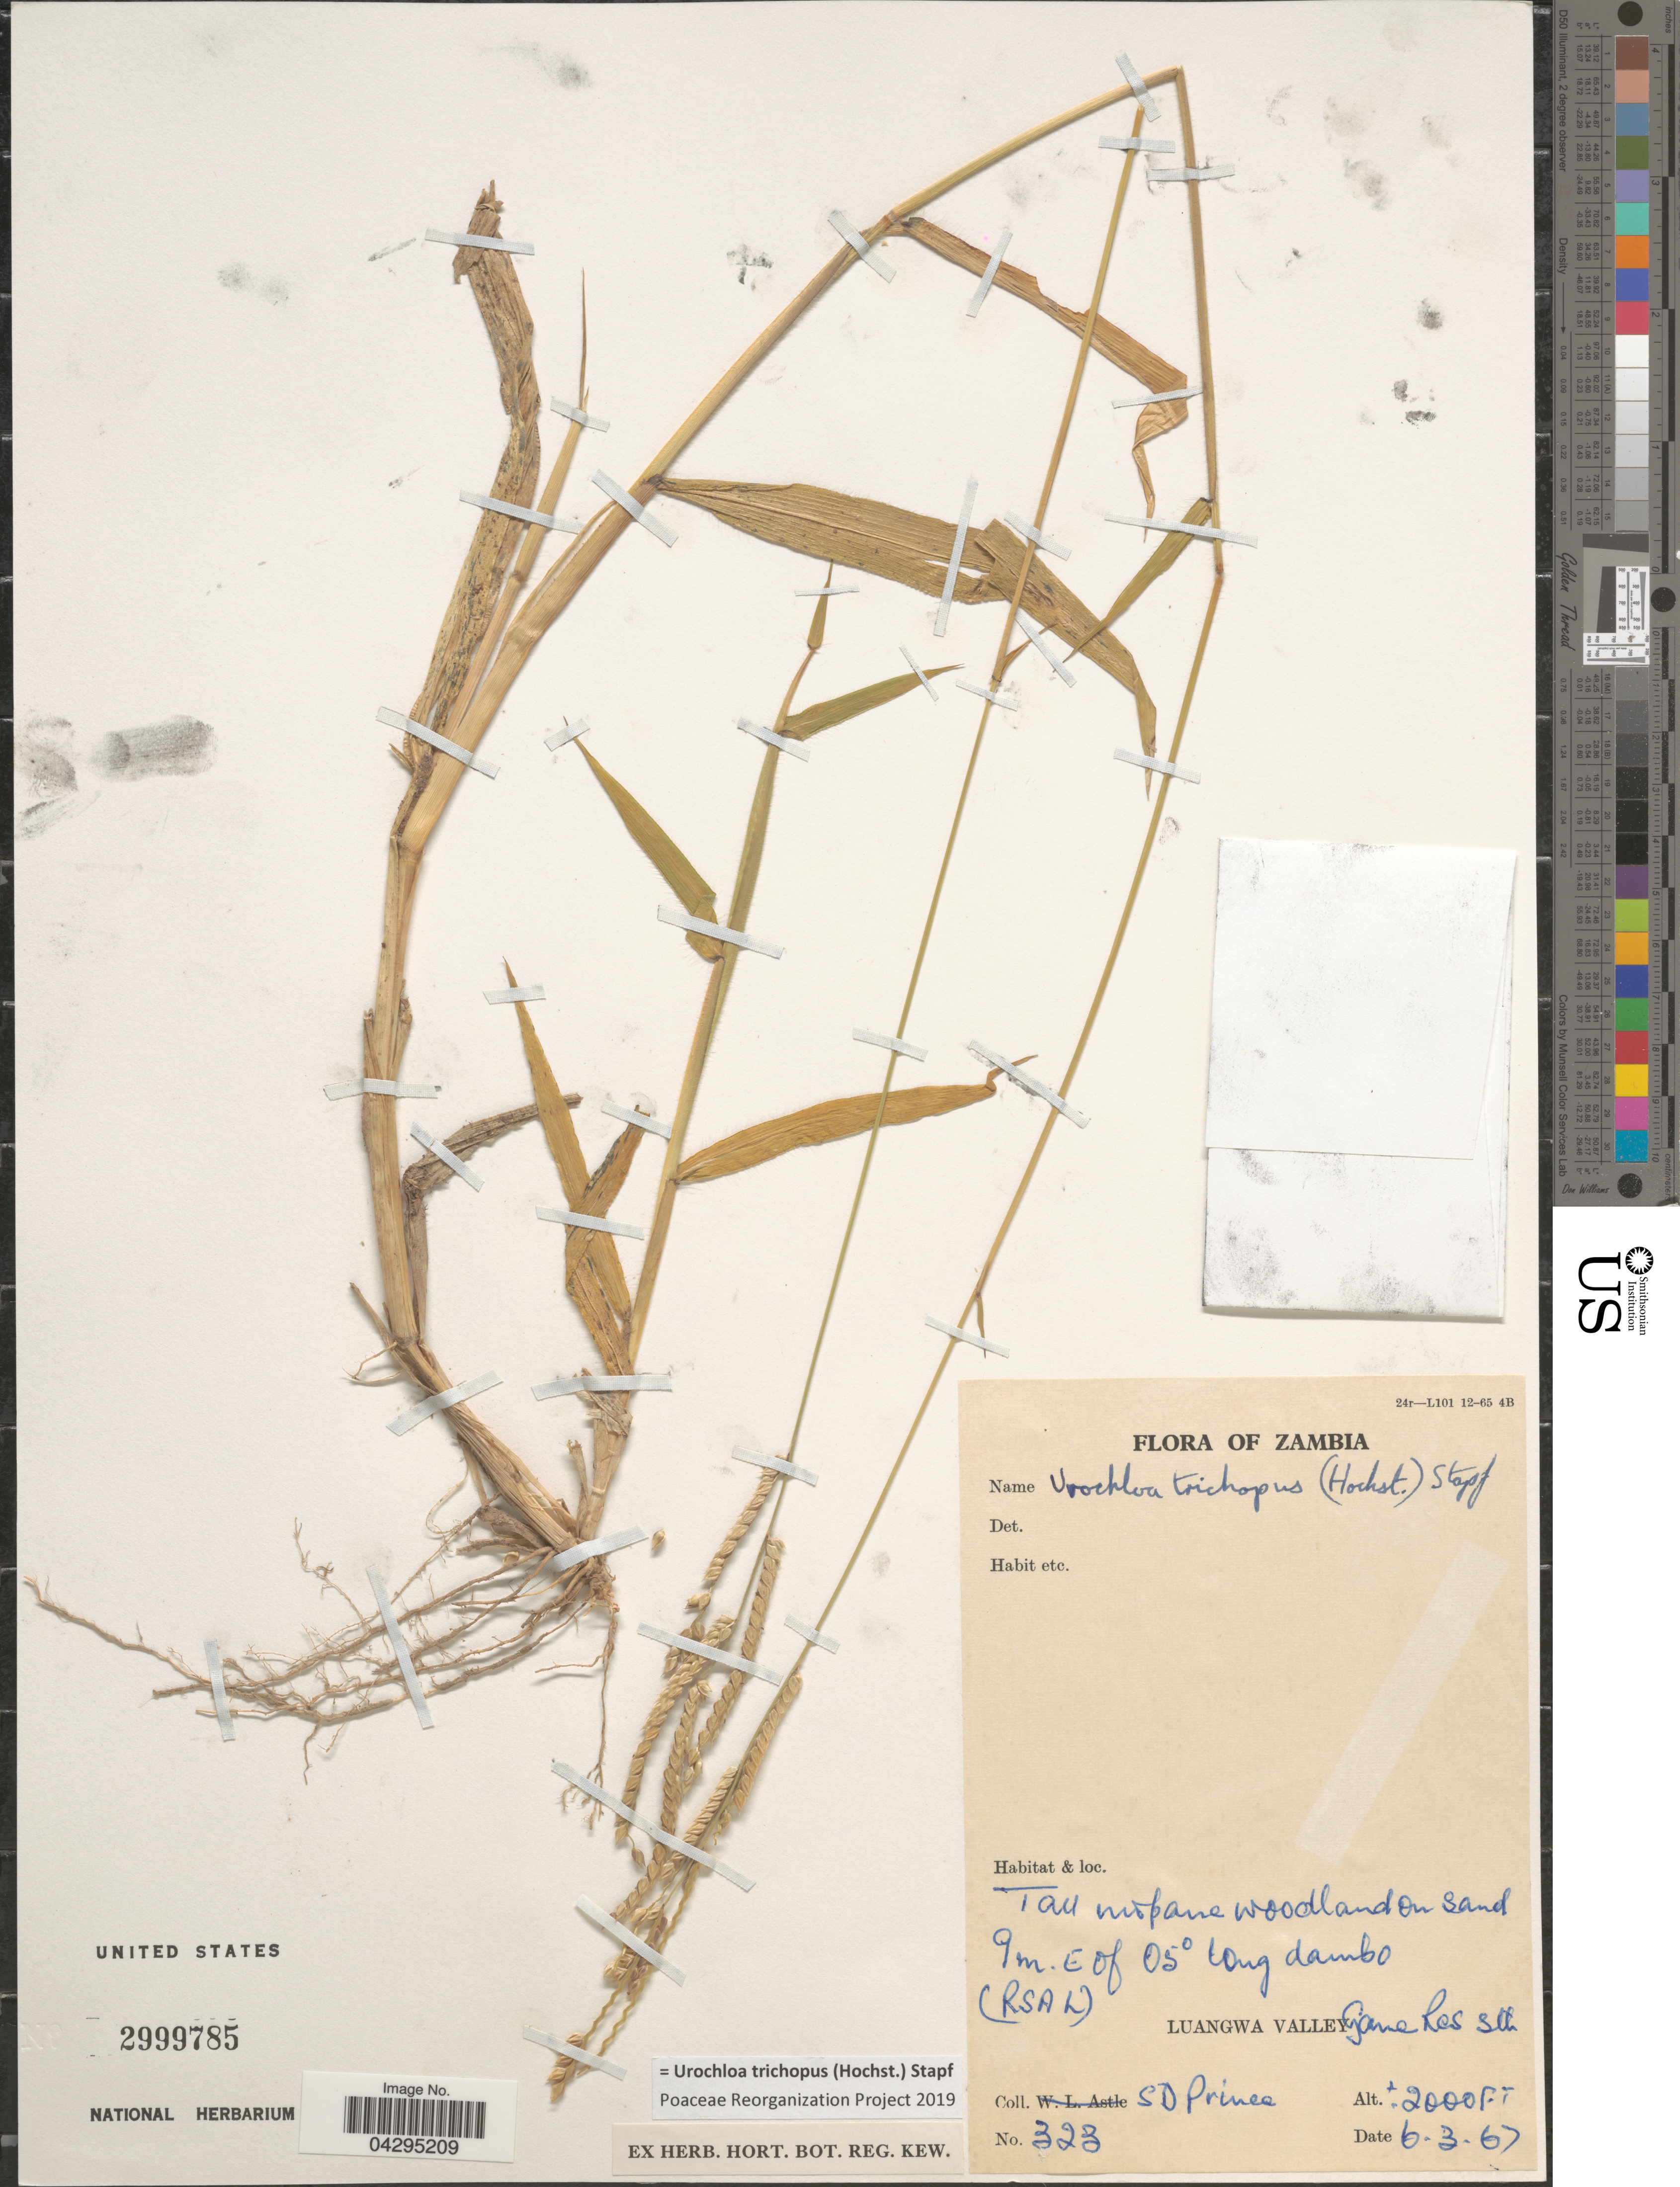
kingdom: Plantae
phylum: Tracheophyta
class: Liliopsida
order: Poales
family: Poaceae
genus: Urochloa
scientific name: Urochloa trichopus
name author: (Hochst.) Stapf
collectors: S. Prines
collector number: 323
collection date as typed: Transcribed d/m/y: 6/3/67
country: Zambia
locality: Tau mopane woodland on sand 9 M.E. of 05° long dambo. (RSAL). Luangwa Valley.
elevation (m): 610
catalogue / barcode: US 2999785